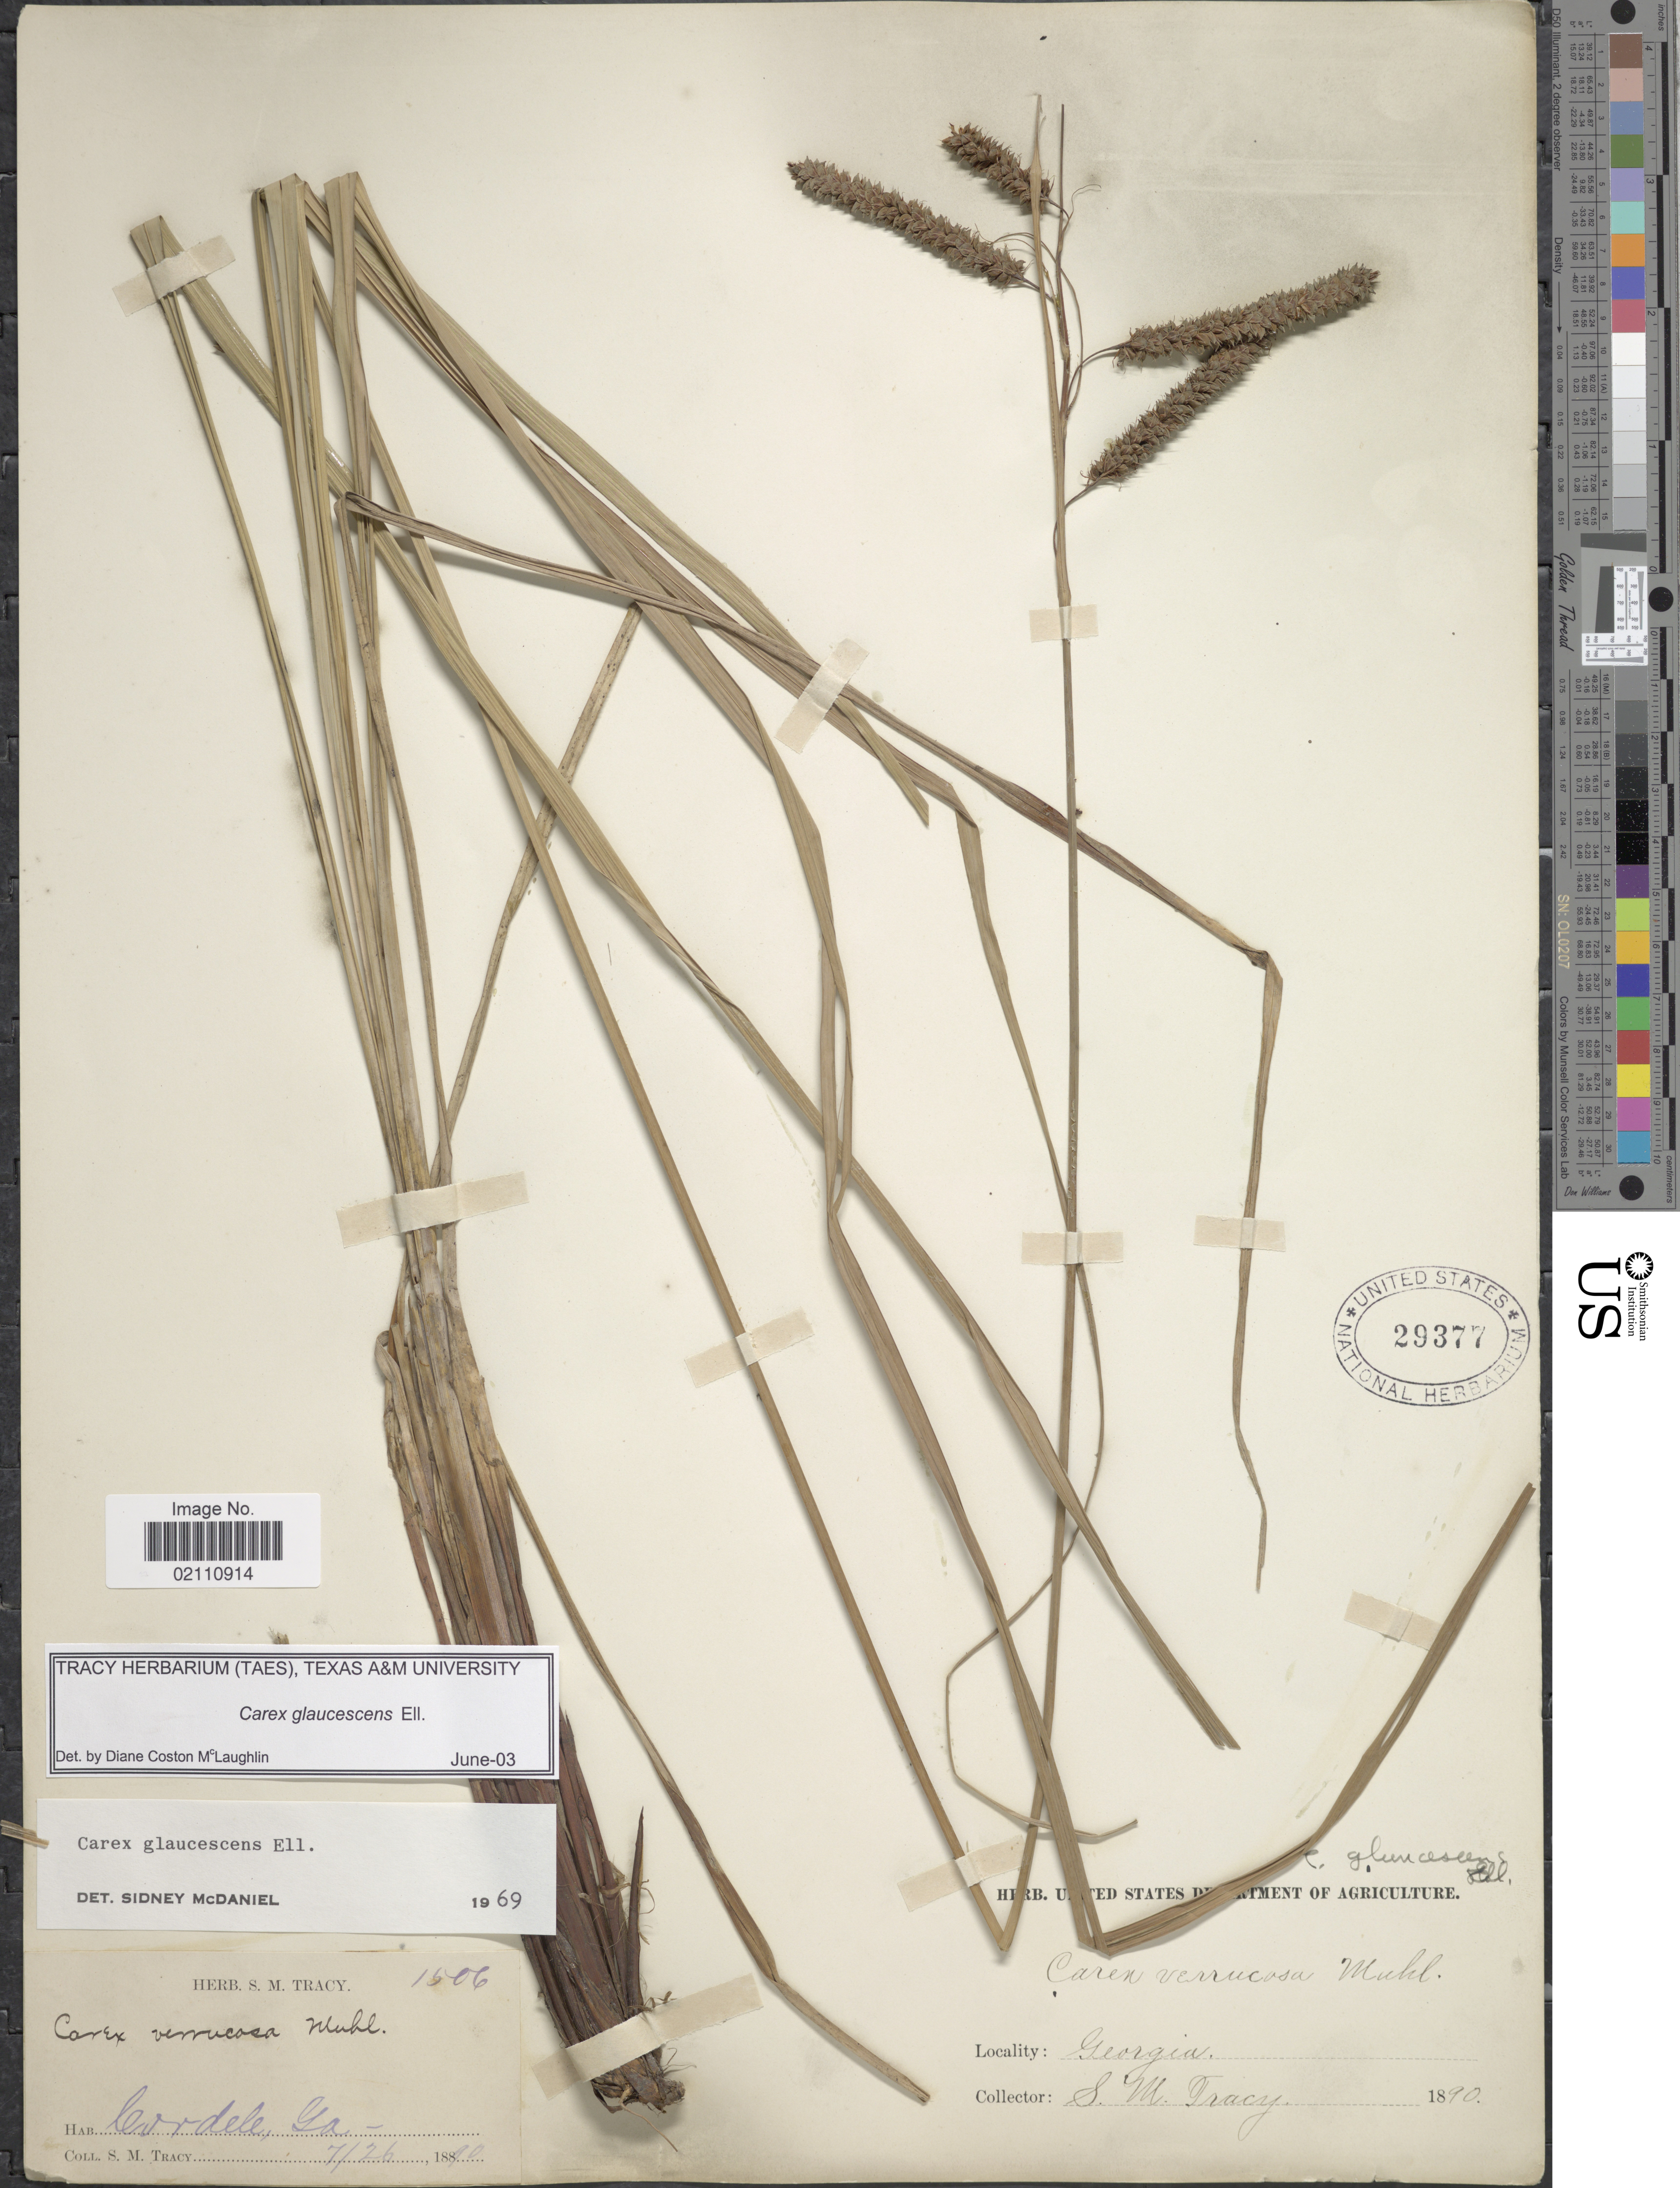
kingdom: Plantae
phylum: Tracheophyta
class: Liliopsida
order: Poales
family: Cyperaceae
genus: Carex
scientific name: Carex glaucescens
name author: Elliott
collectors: S. M. Tracy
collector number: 1506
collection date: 1890-07-26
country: United States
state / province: Georgia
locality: Cordele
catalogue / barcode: US 29377